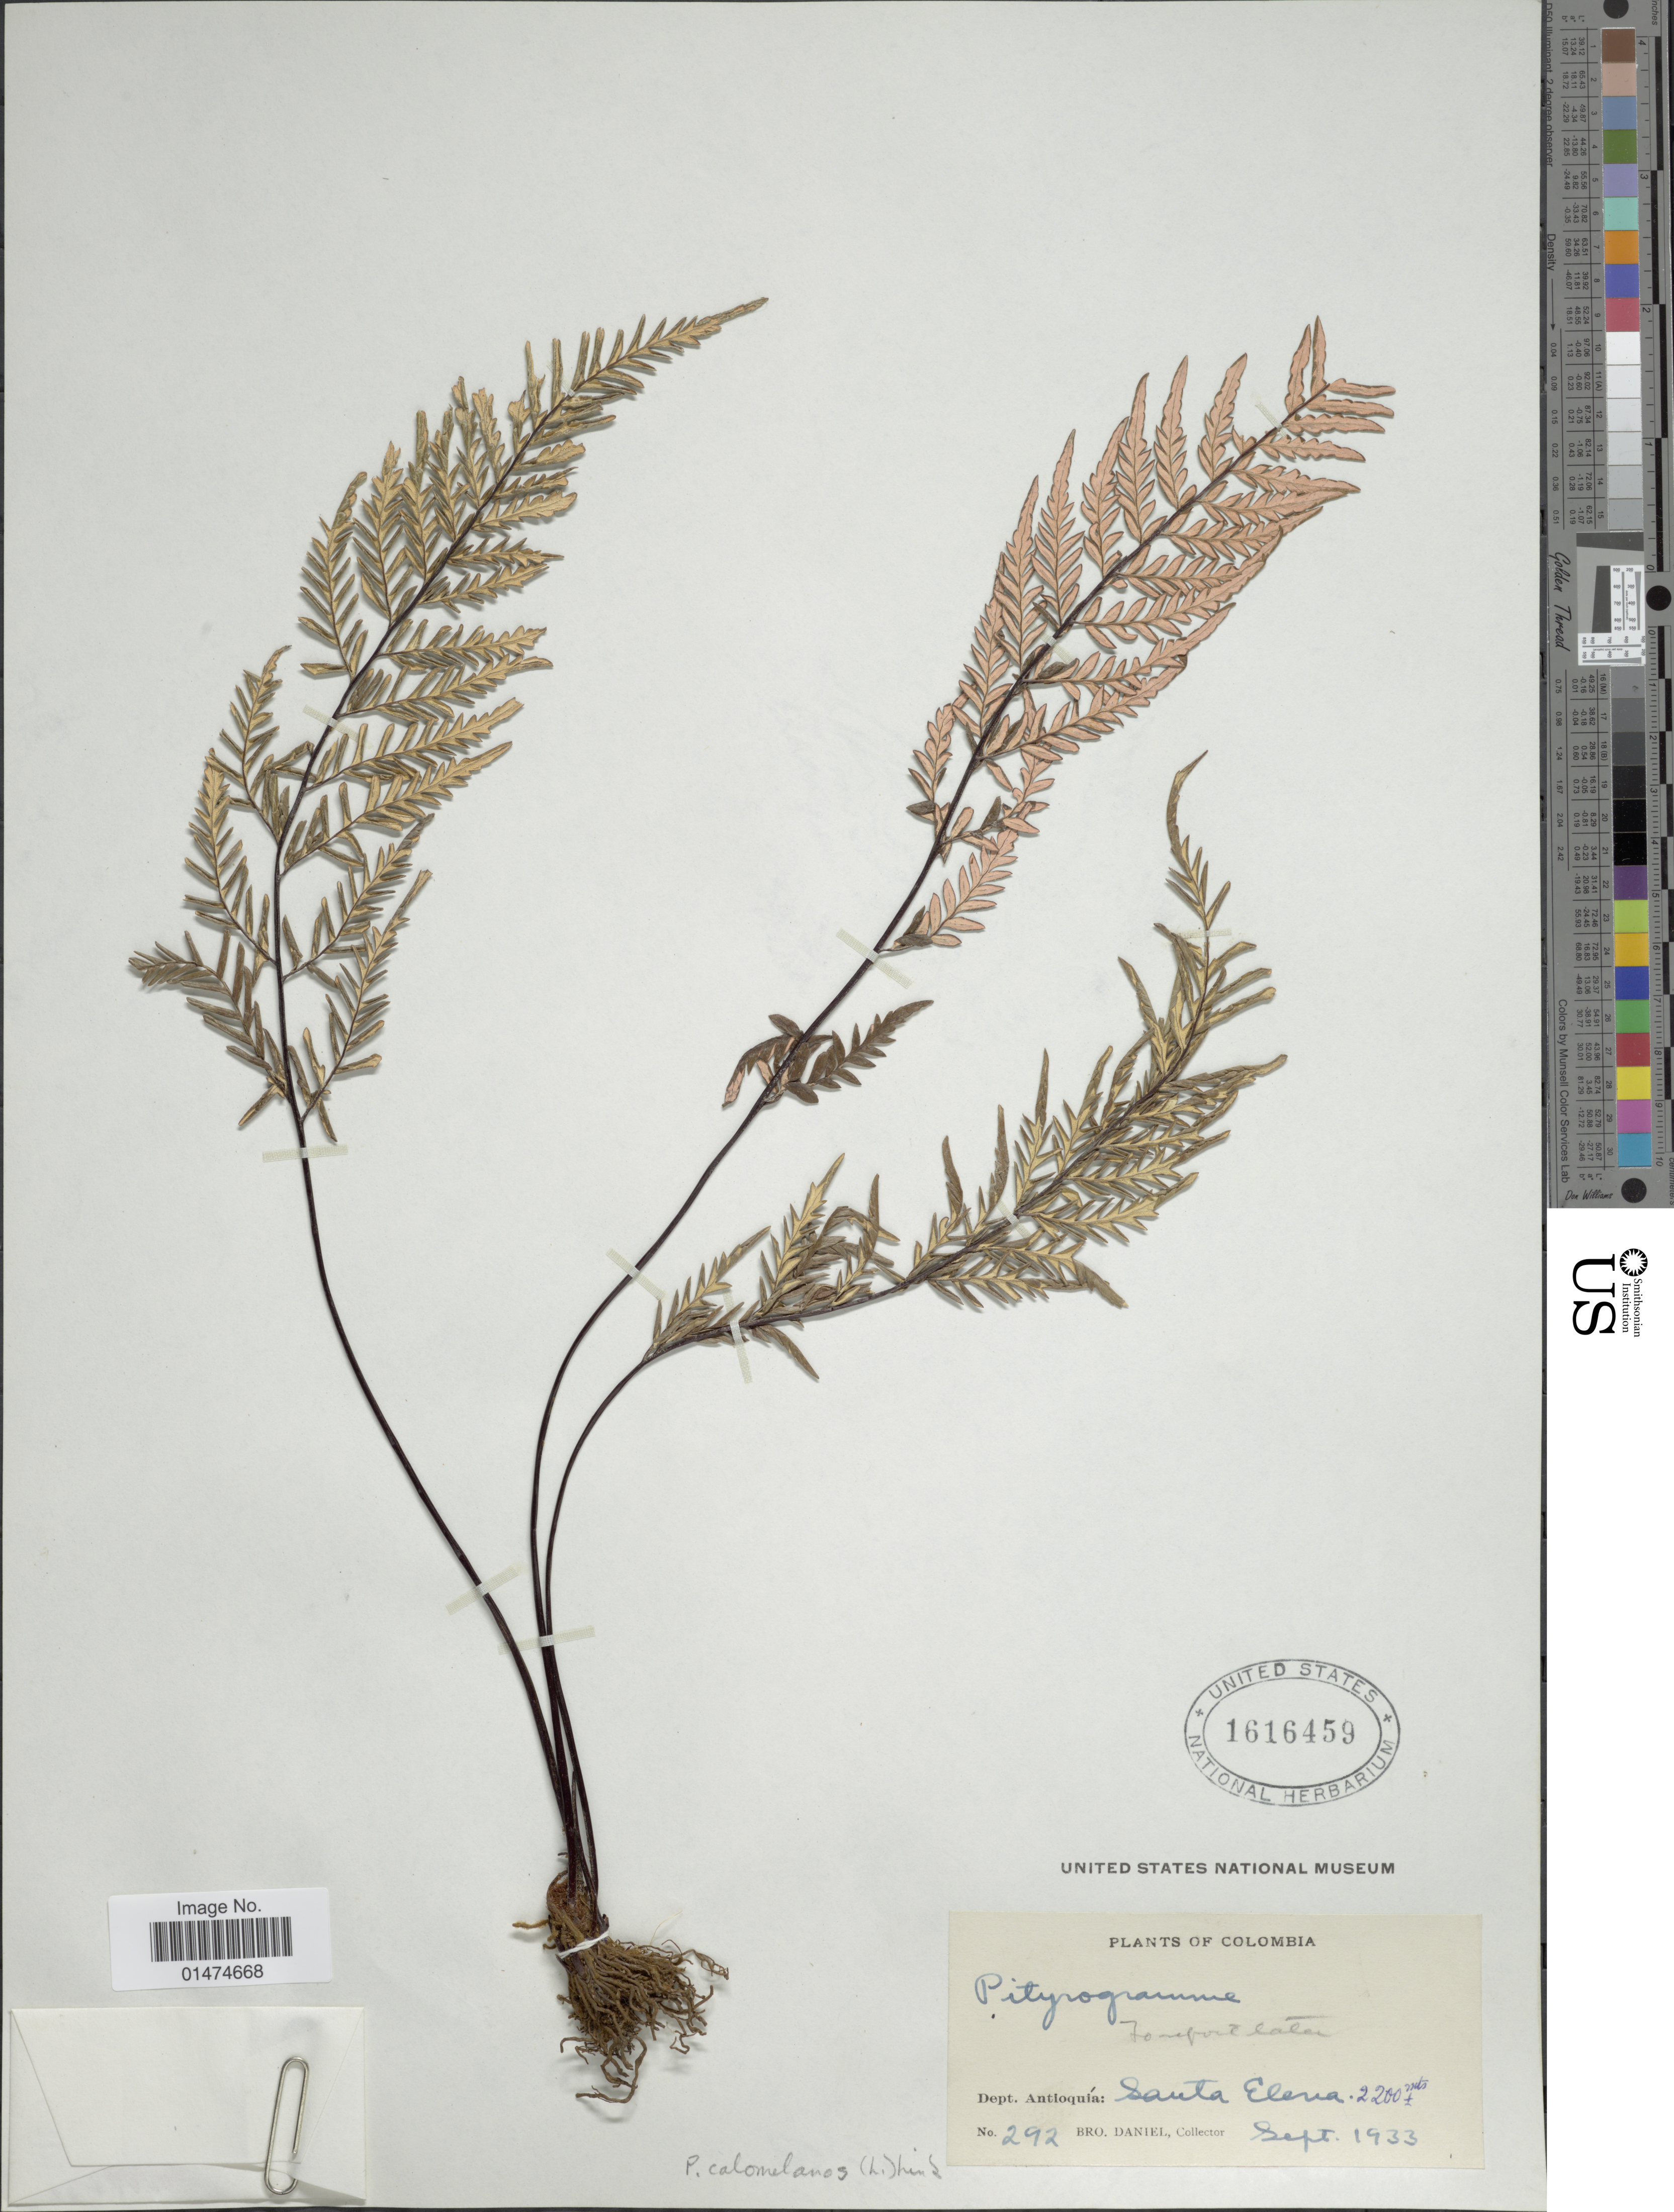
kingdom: Plantae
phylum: Tracheophyta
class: Polypodiopsida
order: Polypodiales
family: Pteridaceae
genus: Pityrogramma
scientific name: Pityrogramma calomelanos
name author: (L.) Link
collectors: Bro. Daniel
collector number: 292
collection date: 1933-09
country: Colombia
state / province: Antioquia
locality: Dept. Antioquia: Santa Elena.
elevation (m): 2200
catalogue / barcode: US 1616459